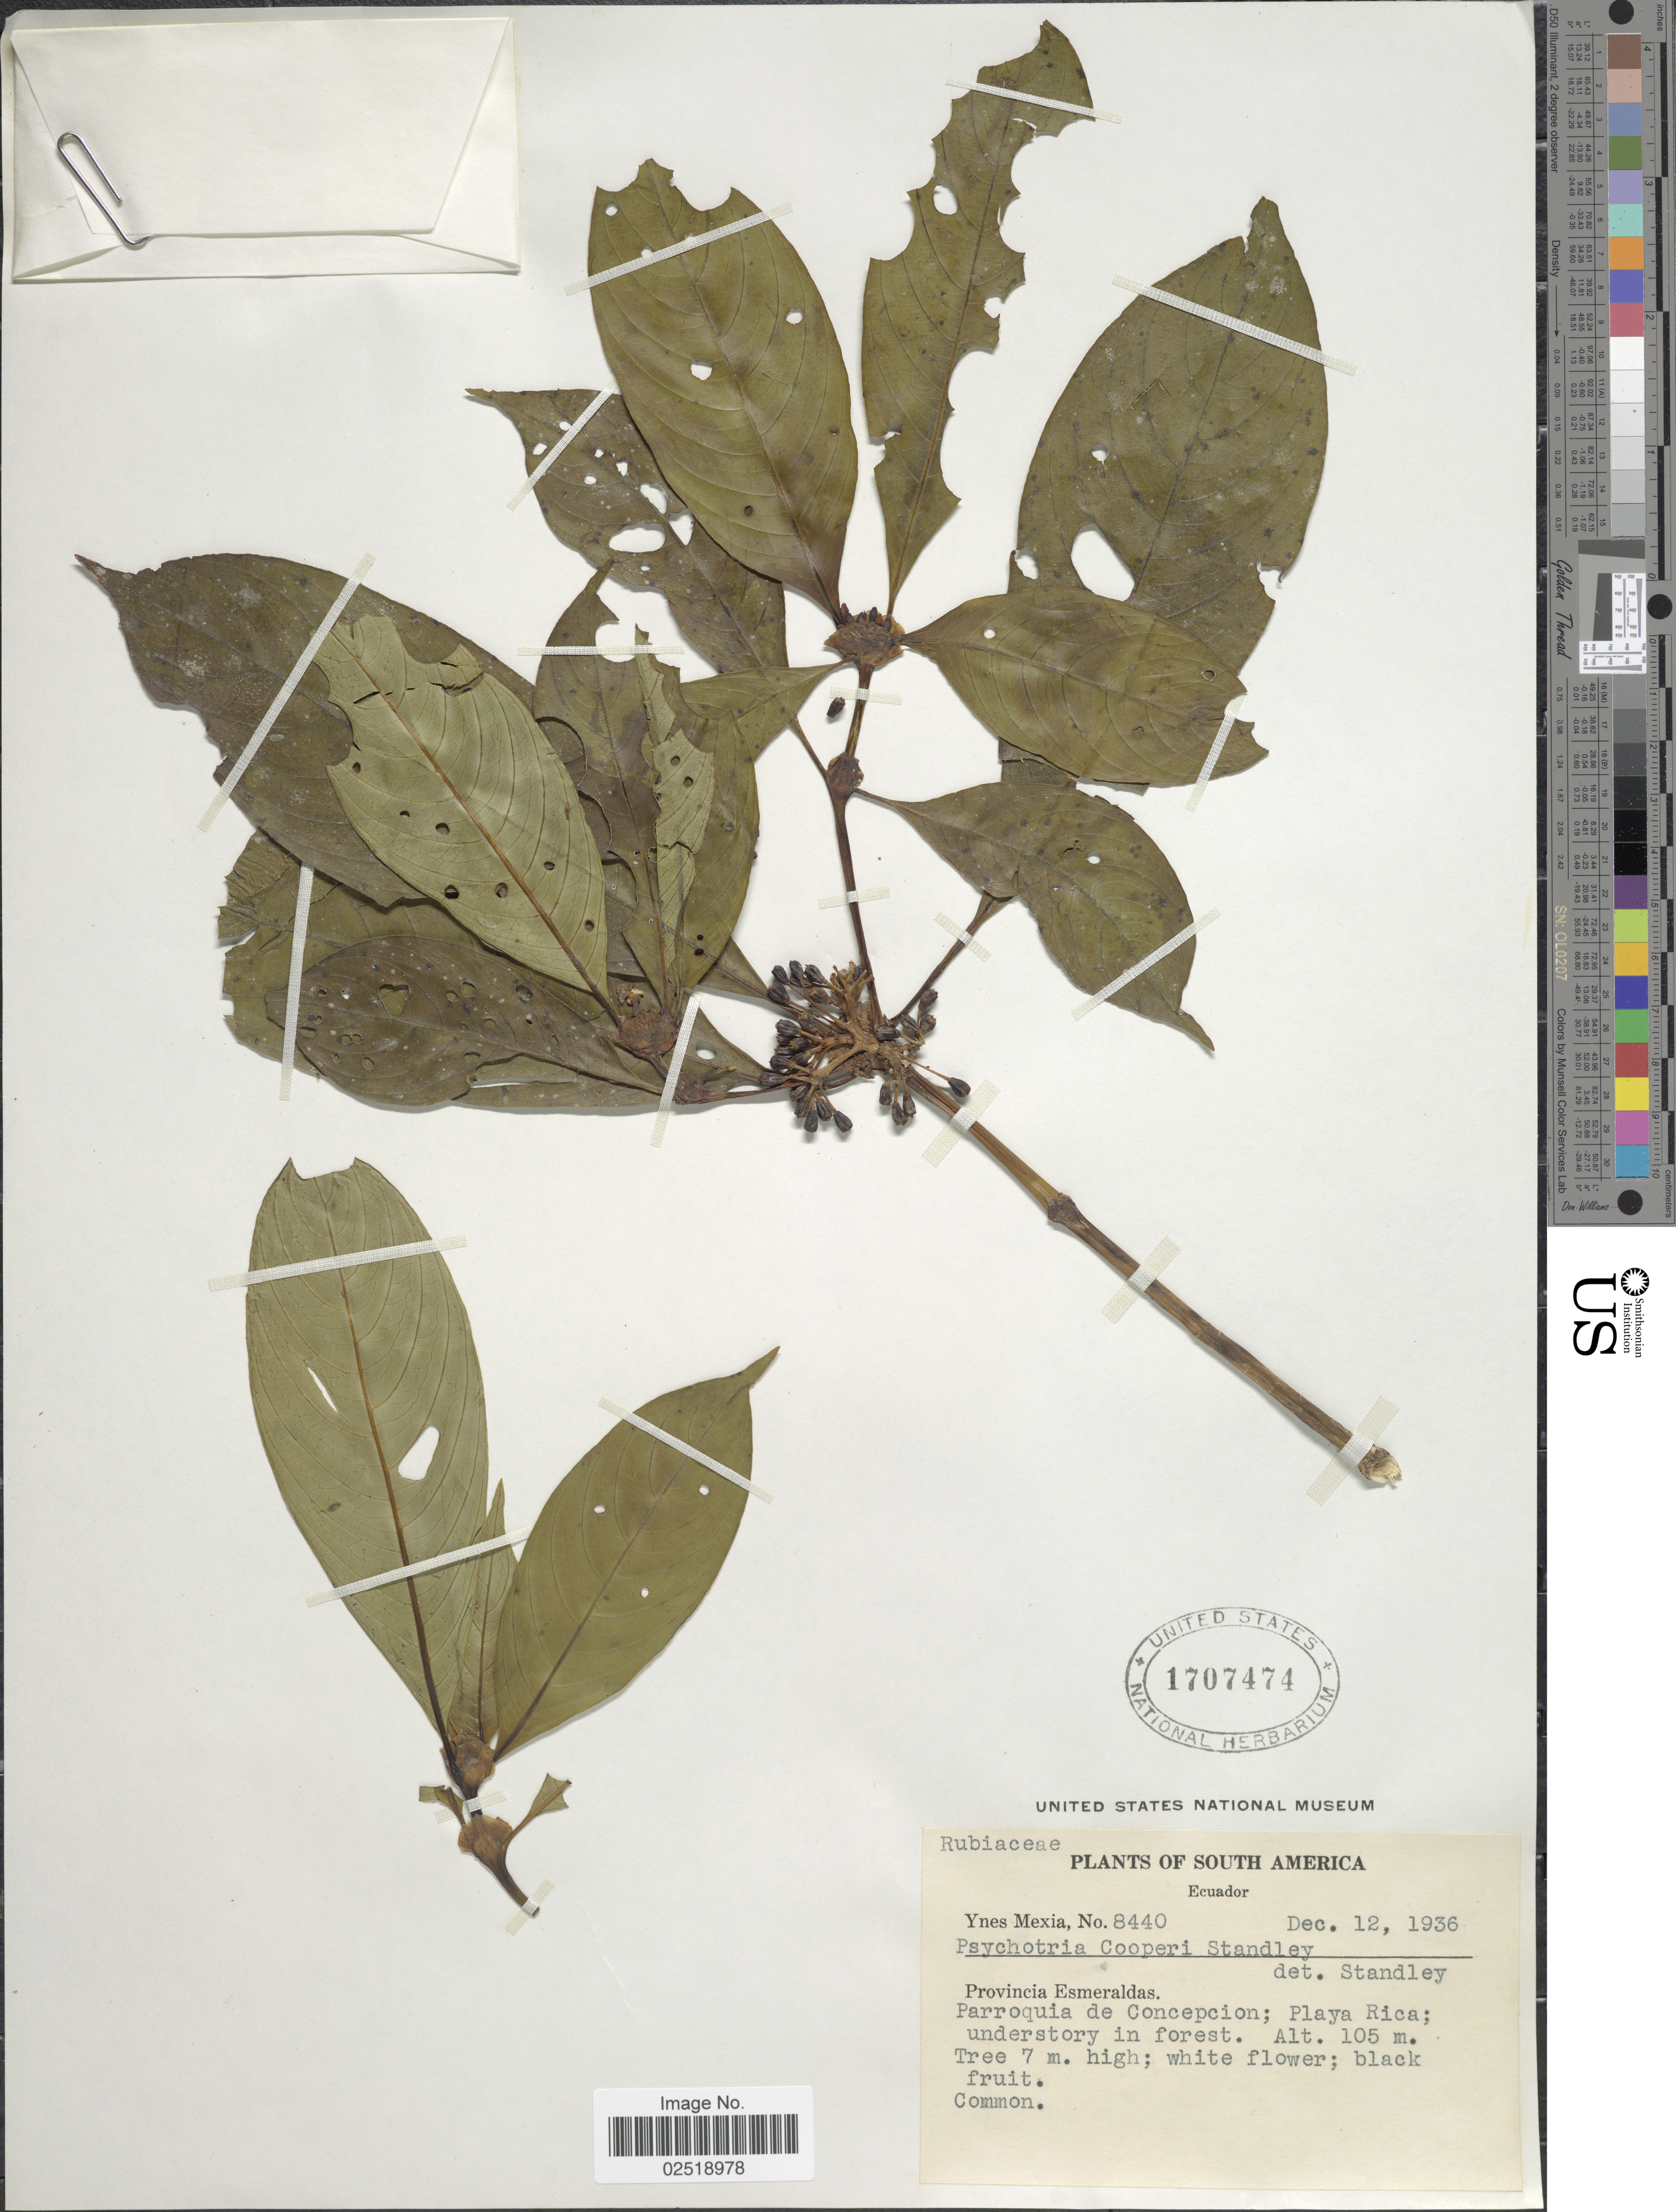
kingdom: Plantae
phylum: Tracheophyta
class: Magnoliopsida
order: Gentianales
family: Rubiaceae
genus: Psychotria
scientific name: Psychotria cooperi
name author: Standl.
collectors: Y. Mexia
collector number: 8440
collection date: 1936-12-12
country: Ecuador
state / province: Esmeraldas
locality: Parroquia de Concepcion; Playa Rica; understory in forest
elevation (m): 105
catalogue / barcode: US 1707474